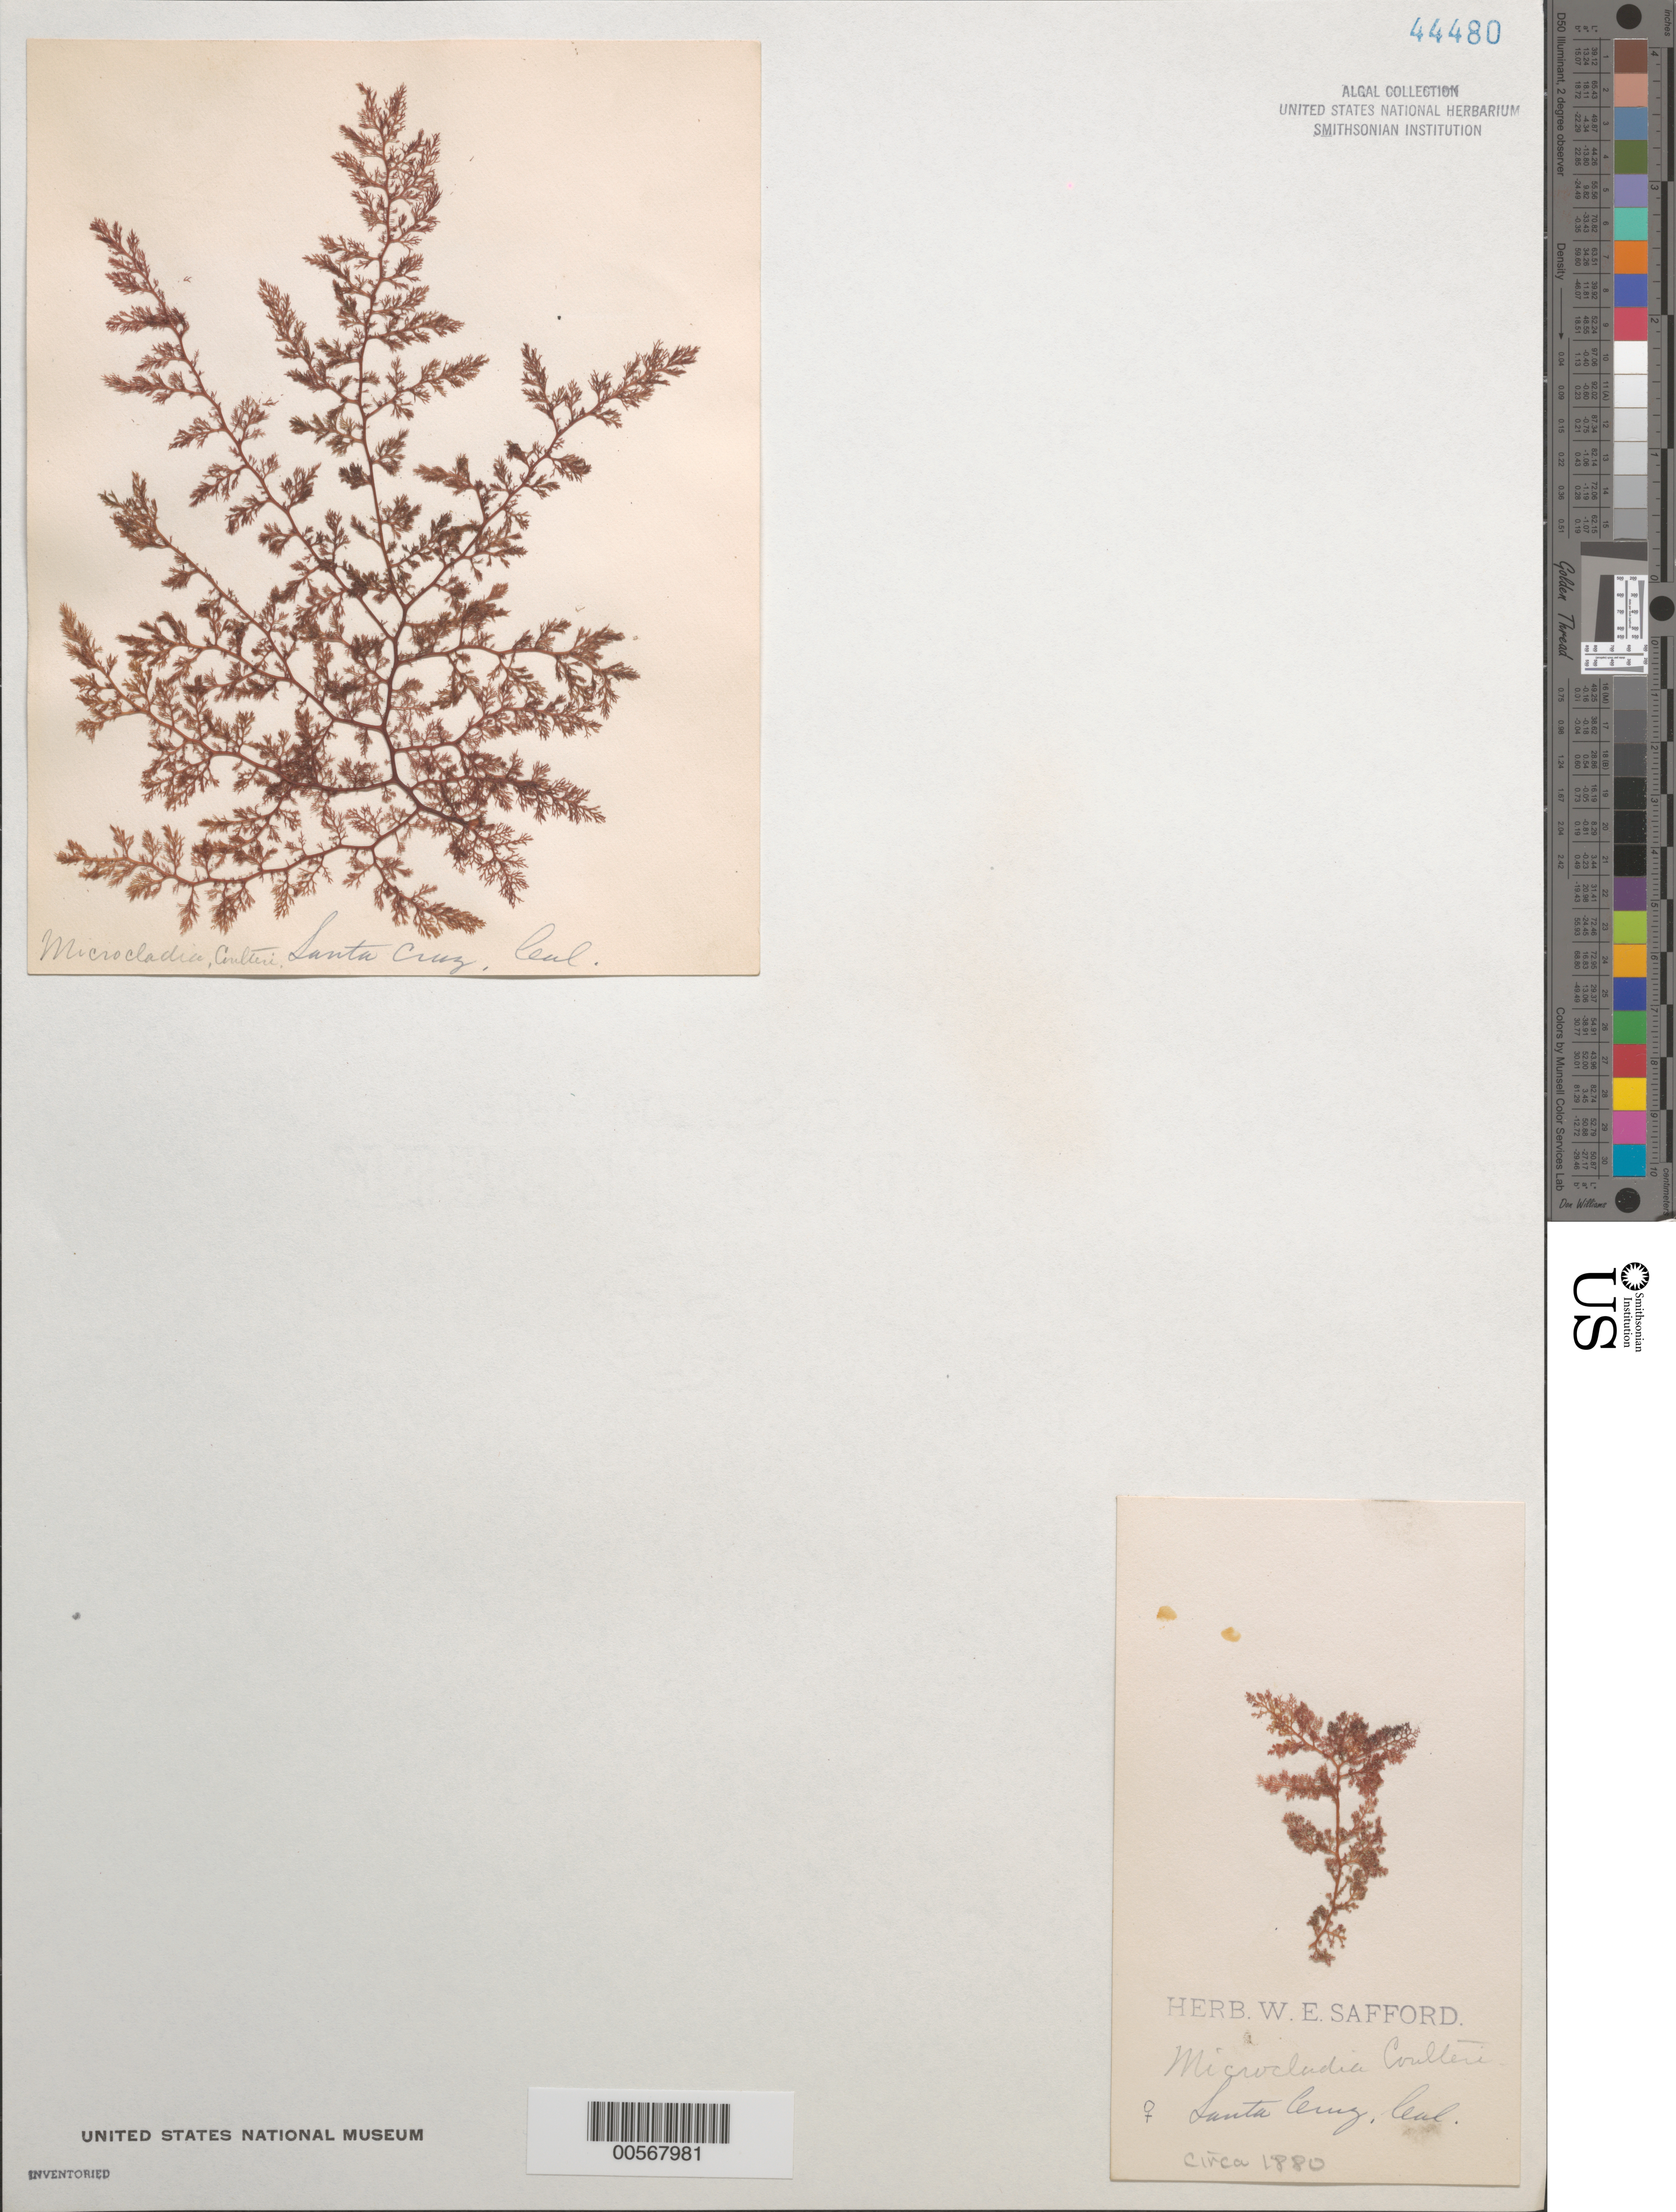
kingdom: Plantae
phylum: Rhodophyta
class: Florideophyceae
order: Ceramiales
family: Ceramiaceae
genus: Microcladia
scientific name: Microcladia coulteri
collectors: W. E. Safford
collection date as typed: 1880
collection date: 1880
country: United States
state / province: California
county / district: Santa Cruz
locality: Santa Cruz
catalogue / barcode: US 44480